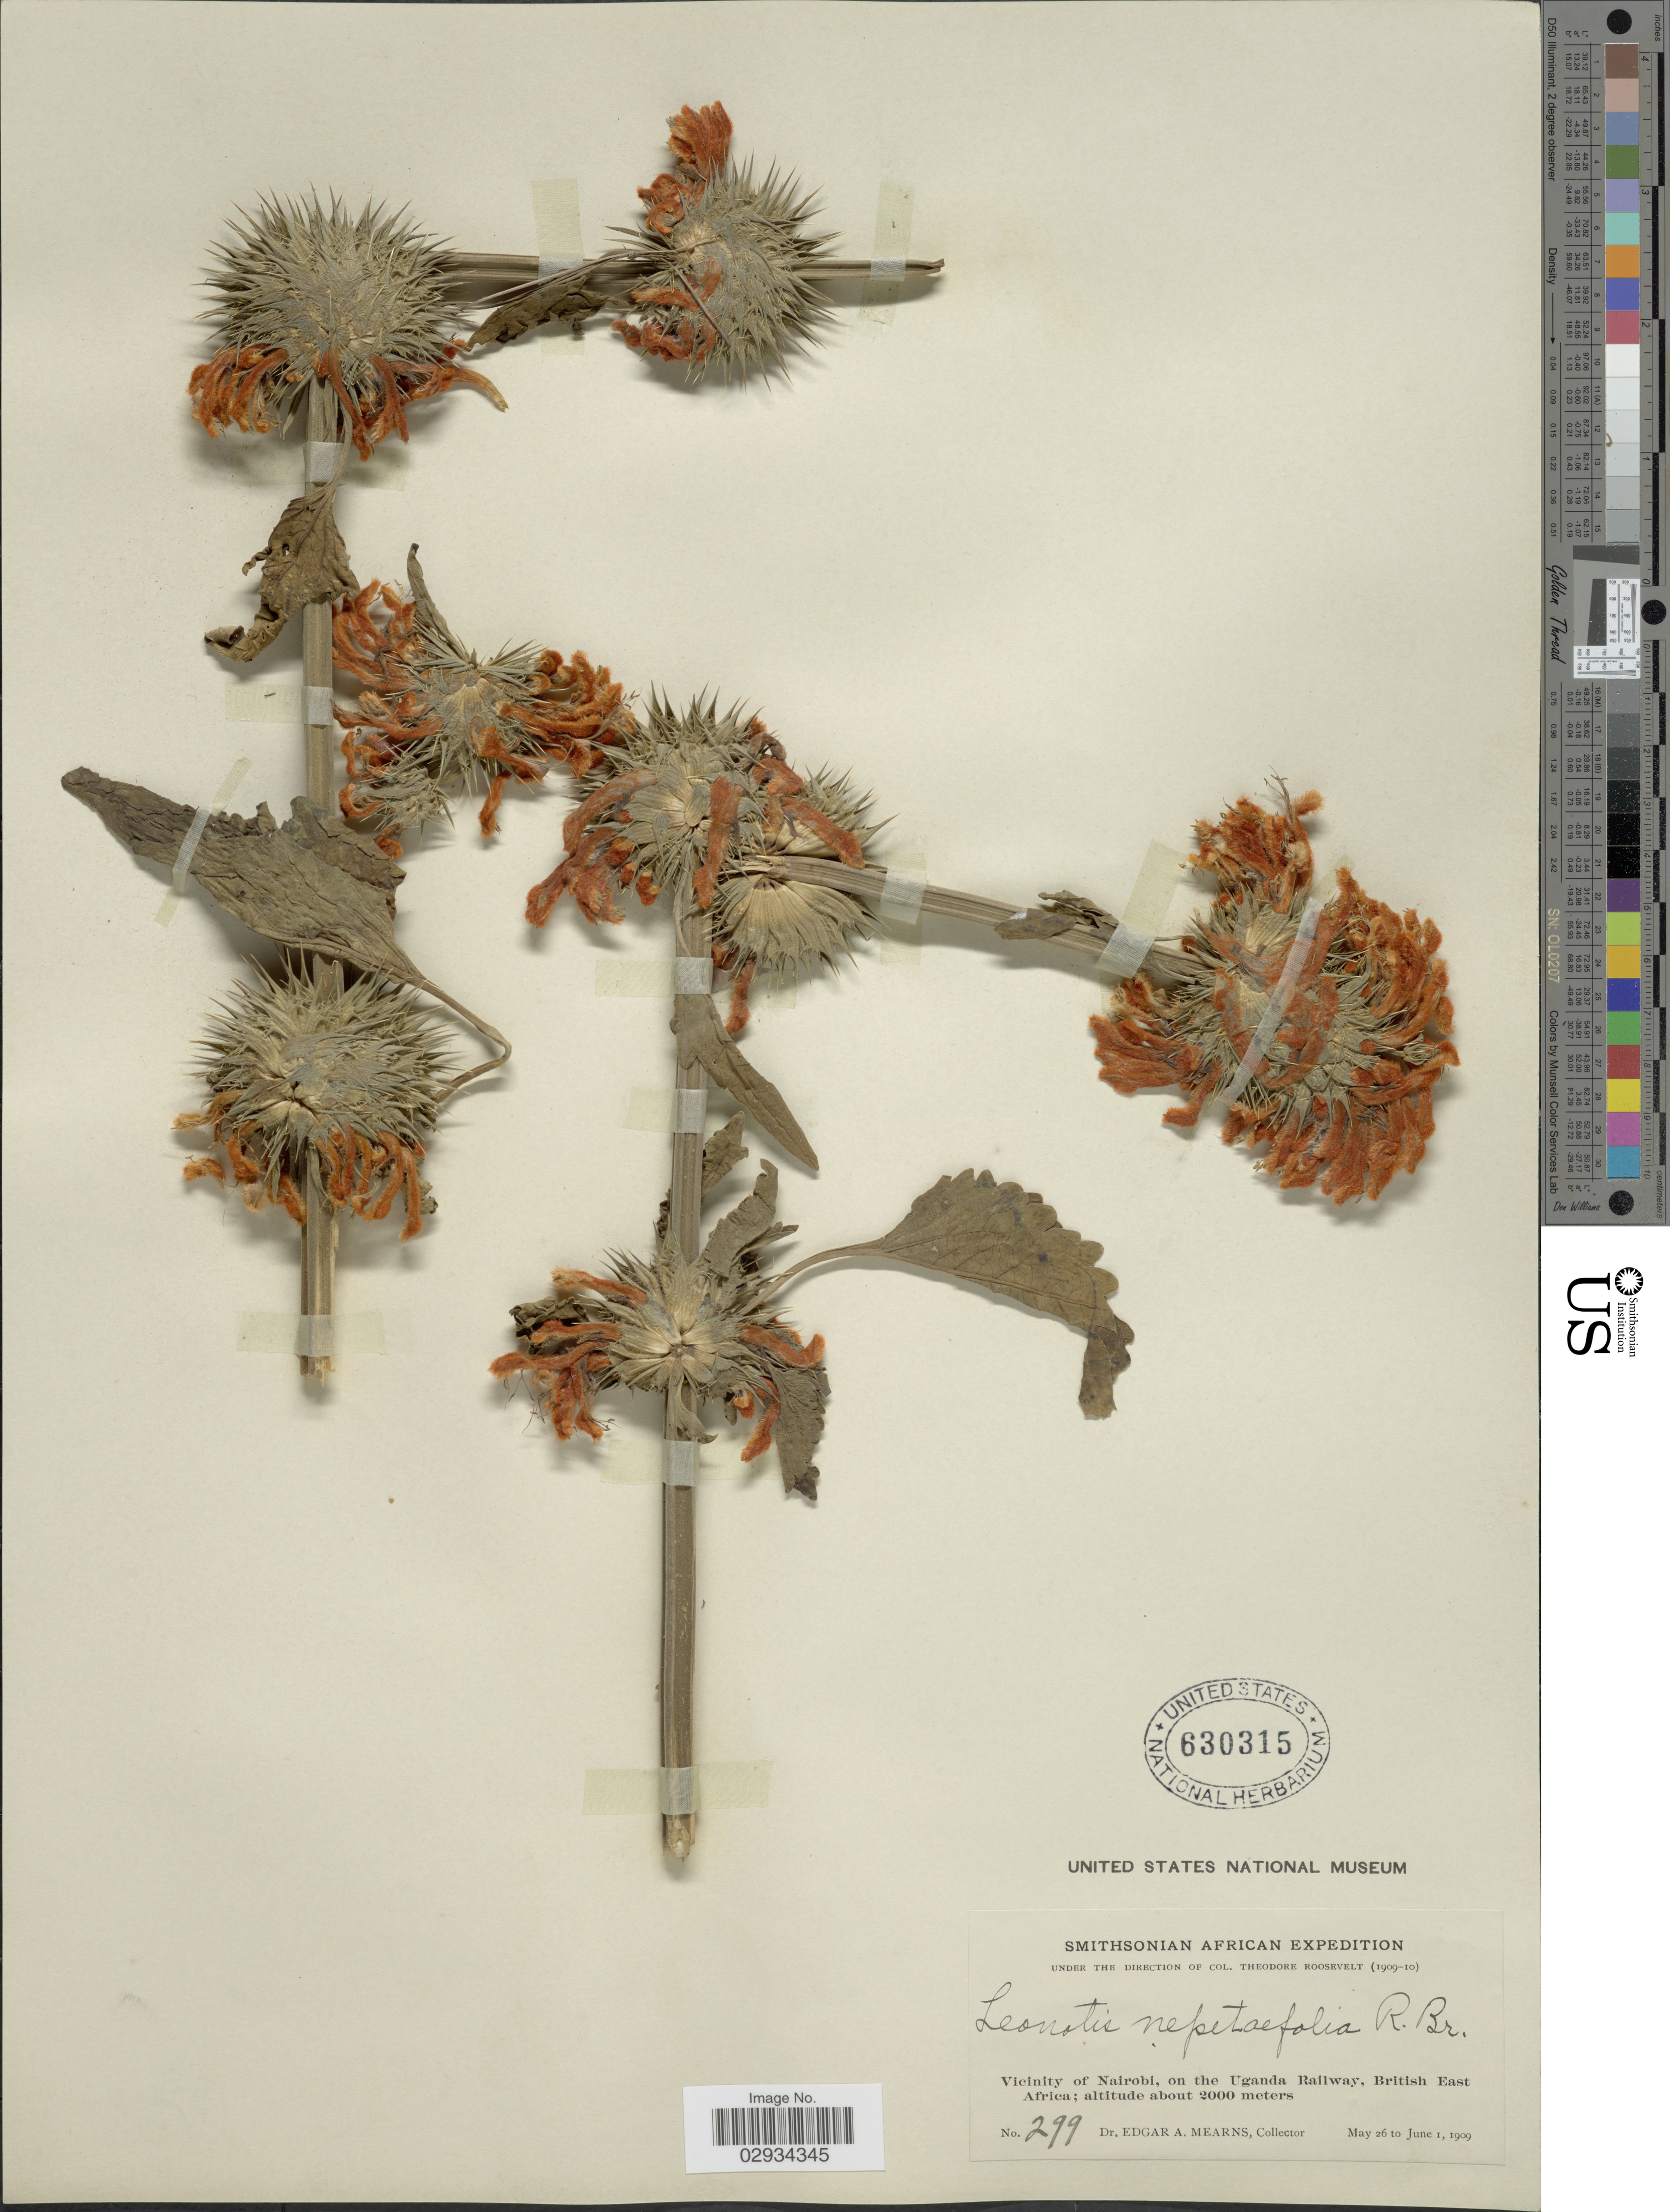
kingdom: Plantae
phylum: Tracheophyta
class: Magnoliopsida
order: Lamiales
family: Lamiaceae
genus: Leonotis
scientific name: Leonotis nepetifolia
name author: (L.) R. Br.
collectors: E. A. Mearns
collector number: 299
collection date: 1909-05-26/1909-06-01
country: Kenya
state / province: Nairobi Area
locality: Vicinity of Nairobi, on the Uganda Railway, British East Africa.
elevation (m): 2000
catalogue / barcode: US 630315